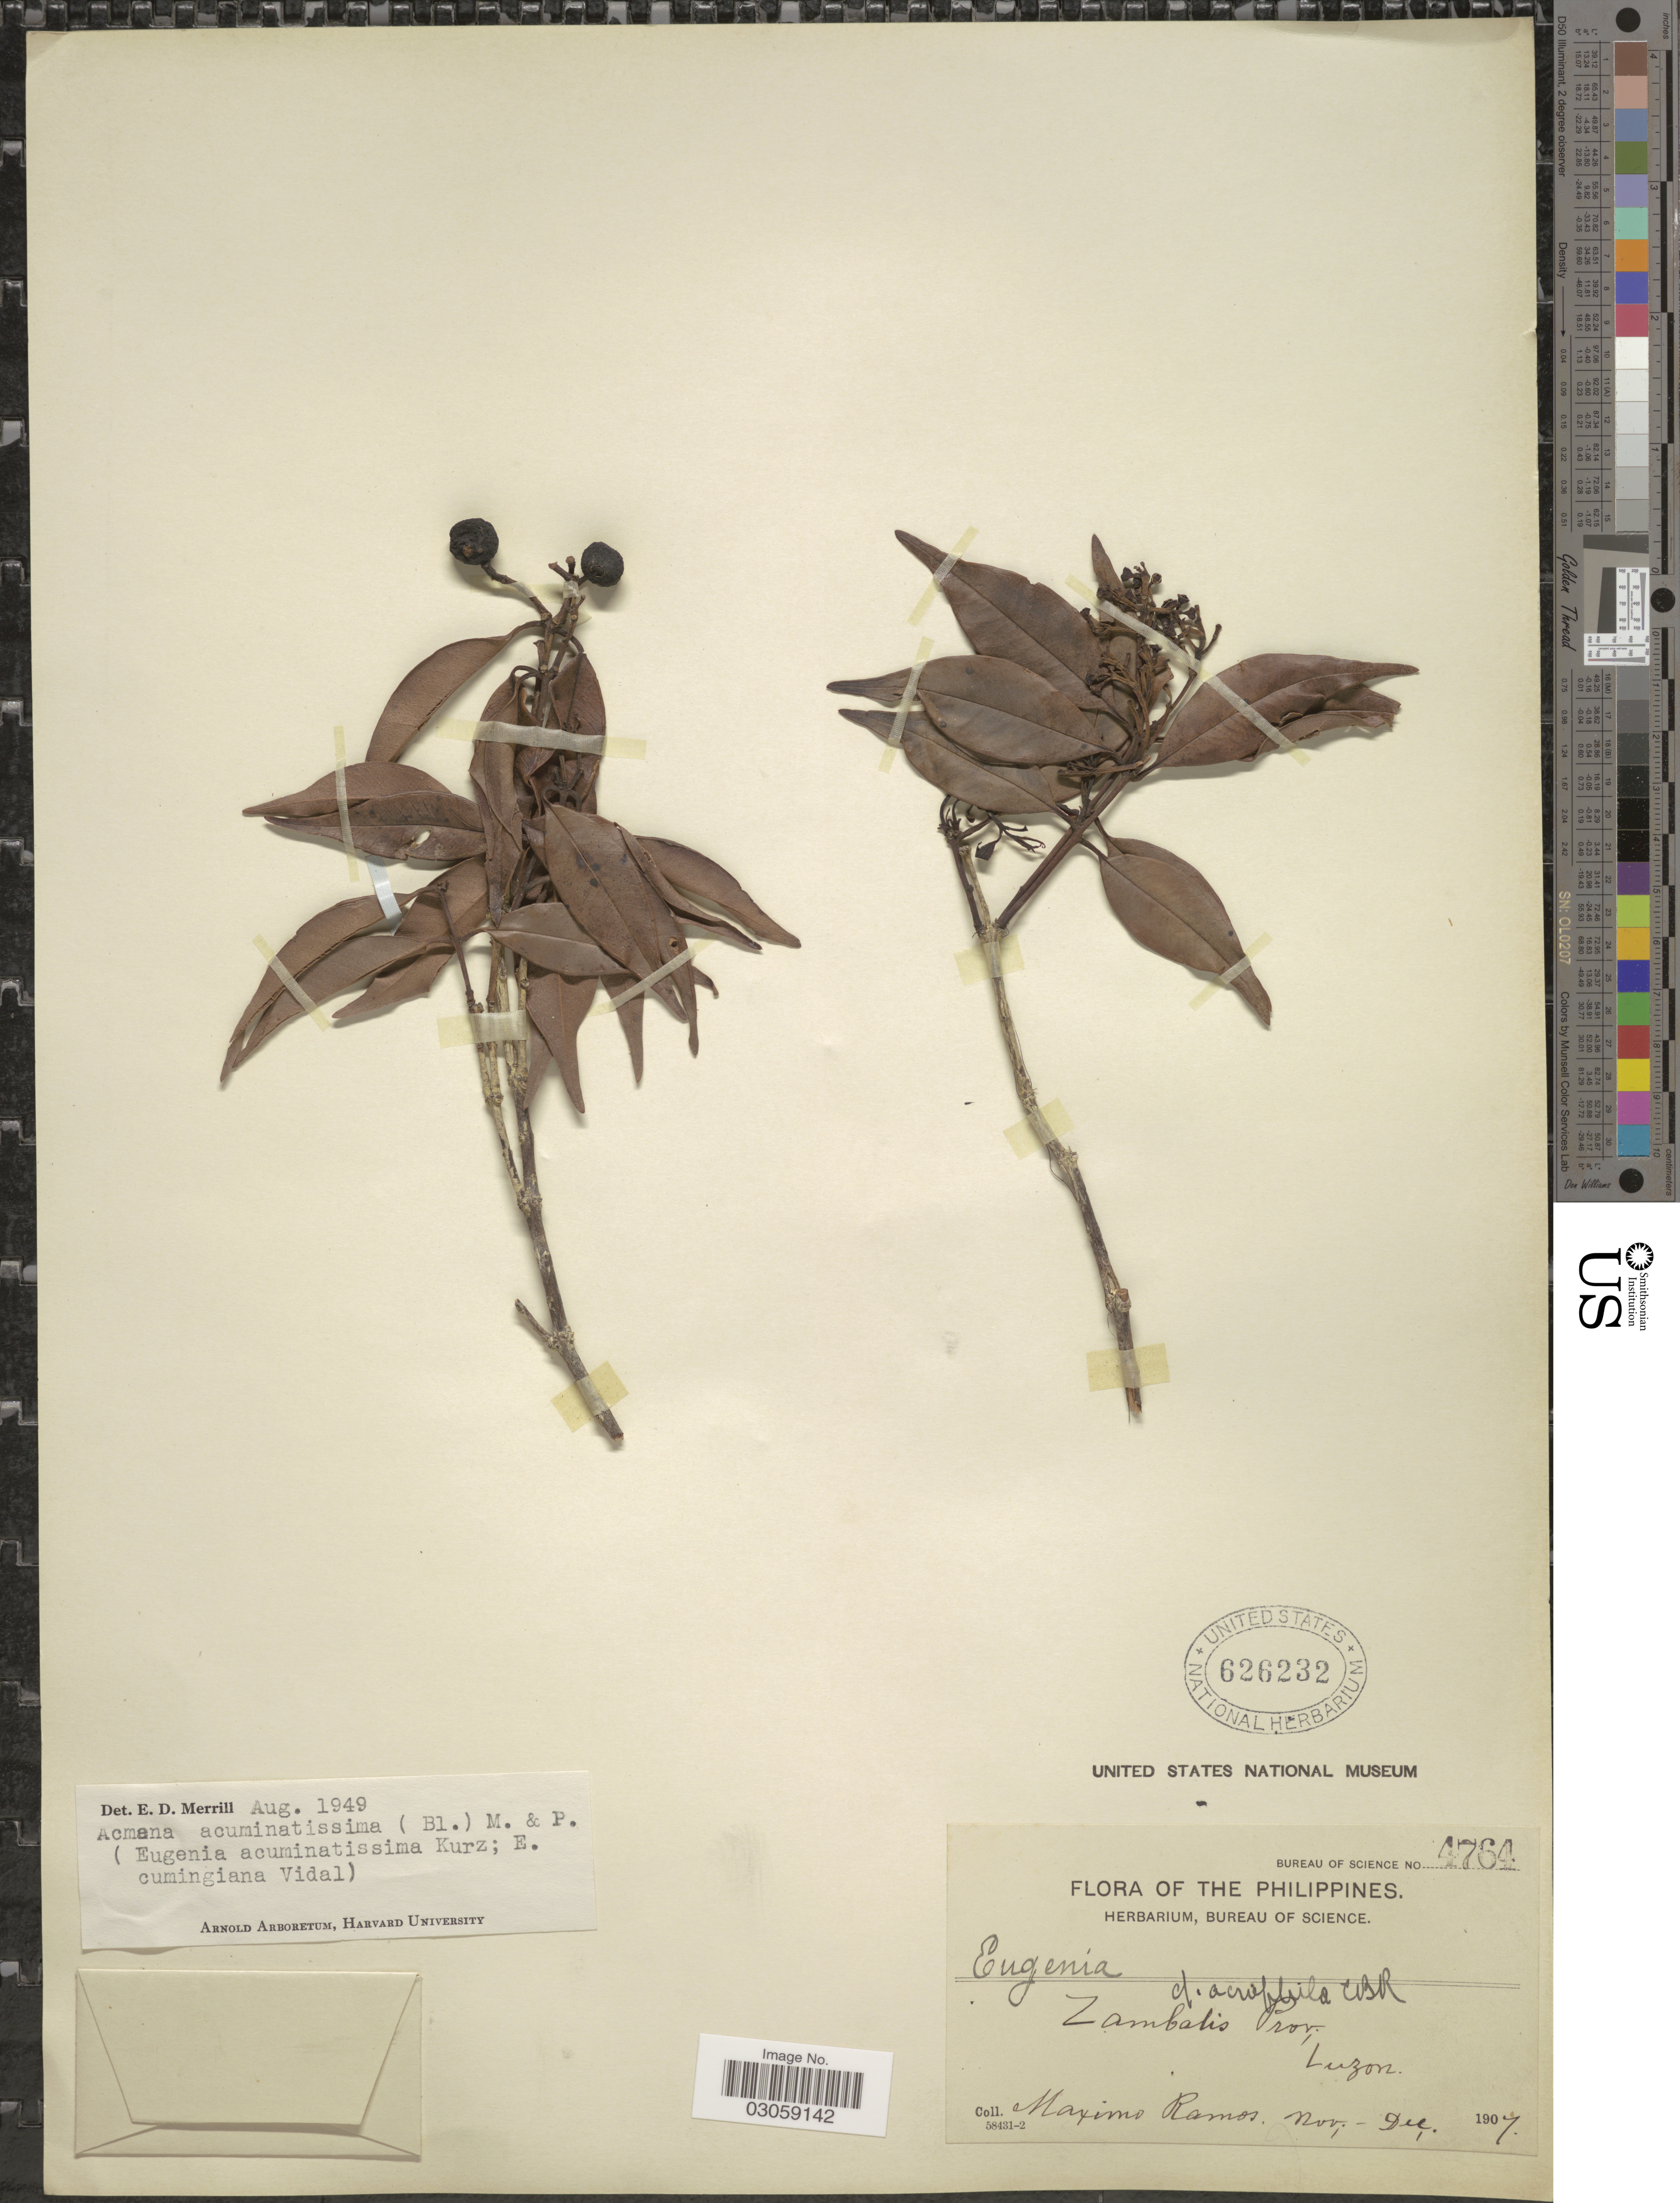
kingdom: Plantae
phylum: Tracheophyta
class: Magnoliopsida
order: Myrtales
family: Myrtaceae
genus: Syzygium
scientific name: Syzygium acuminatissimum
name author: (Blume) DC.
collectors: M. Ramos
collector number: Bureau of Science 4764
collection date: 1907-11/1907-12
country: Philippines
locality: Zambalis Prov., Luzon.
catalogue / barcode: US 626232